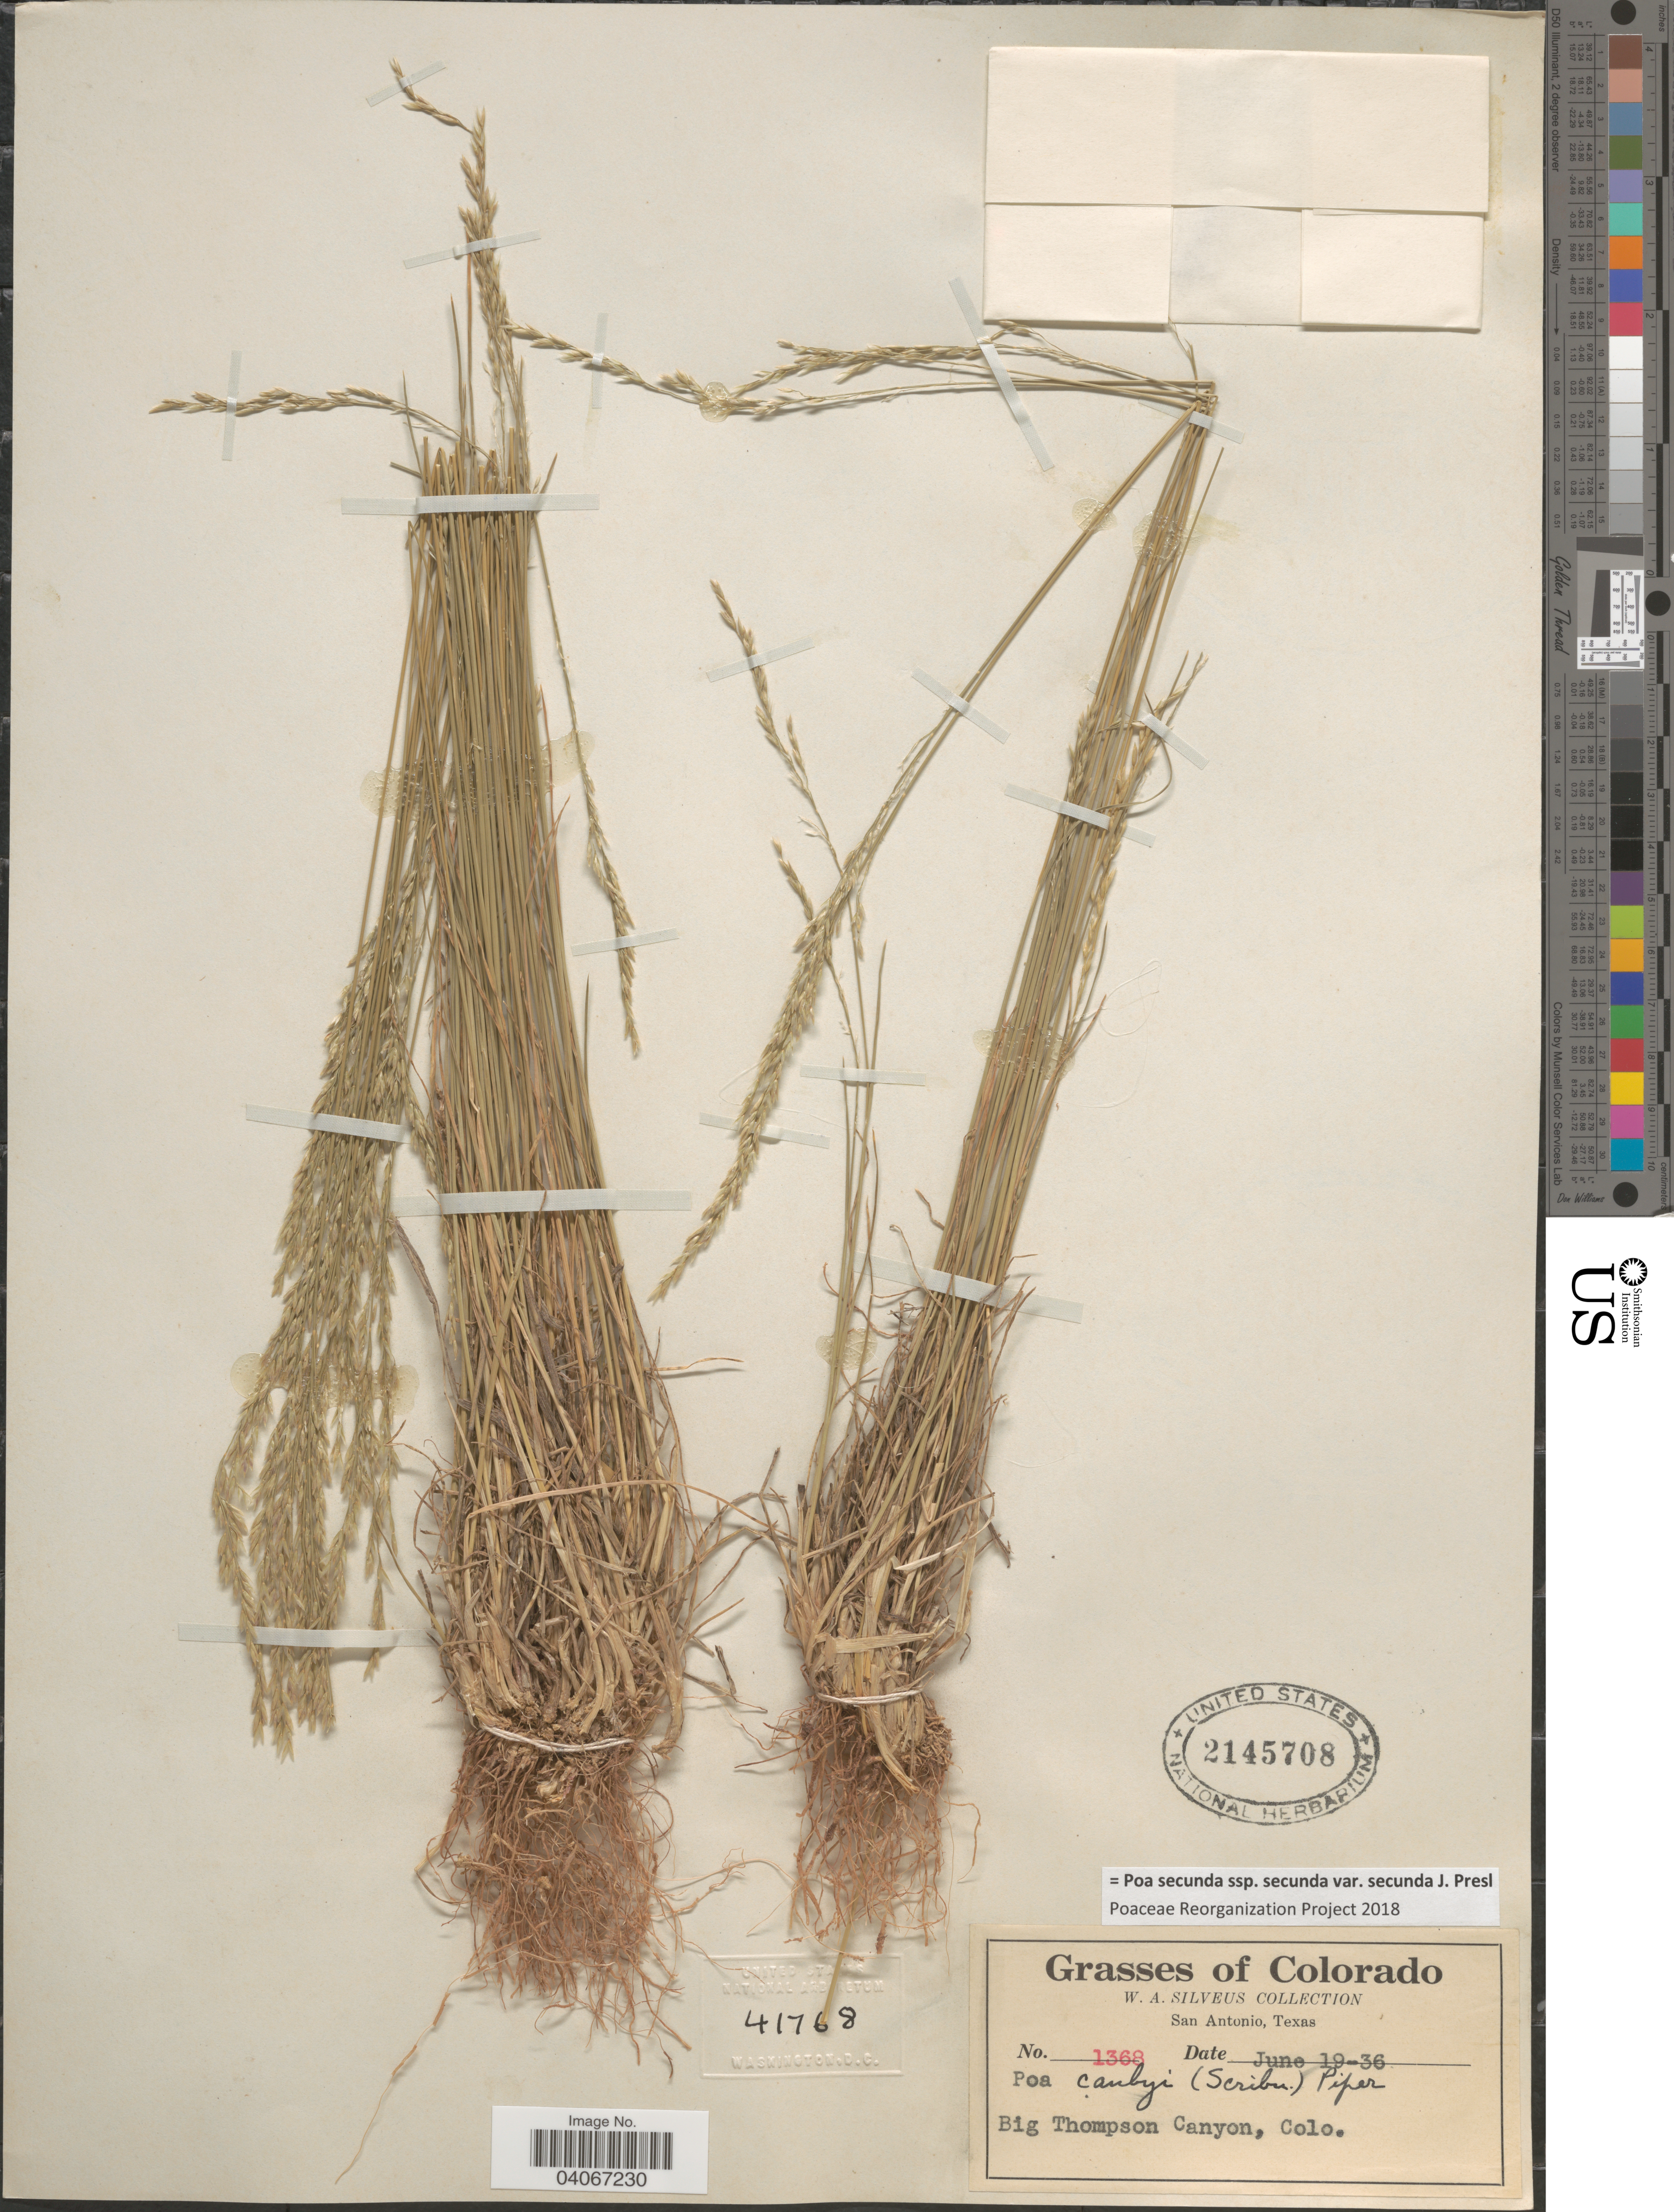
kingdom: Plantae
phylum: Tracheophyta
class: Liliopsida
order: Poales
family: Poaceae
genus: Poa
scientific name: Poa secunda subsp. secunda var. secunda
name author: J. Presl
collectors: W. Silveus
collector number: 1368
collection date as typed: Transcribed d/m/y: 19/6/36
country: United States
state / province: Colorado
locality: Big Thompson Canyon.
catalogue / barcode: US 2145708